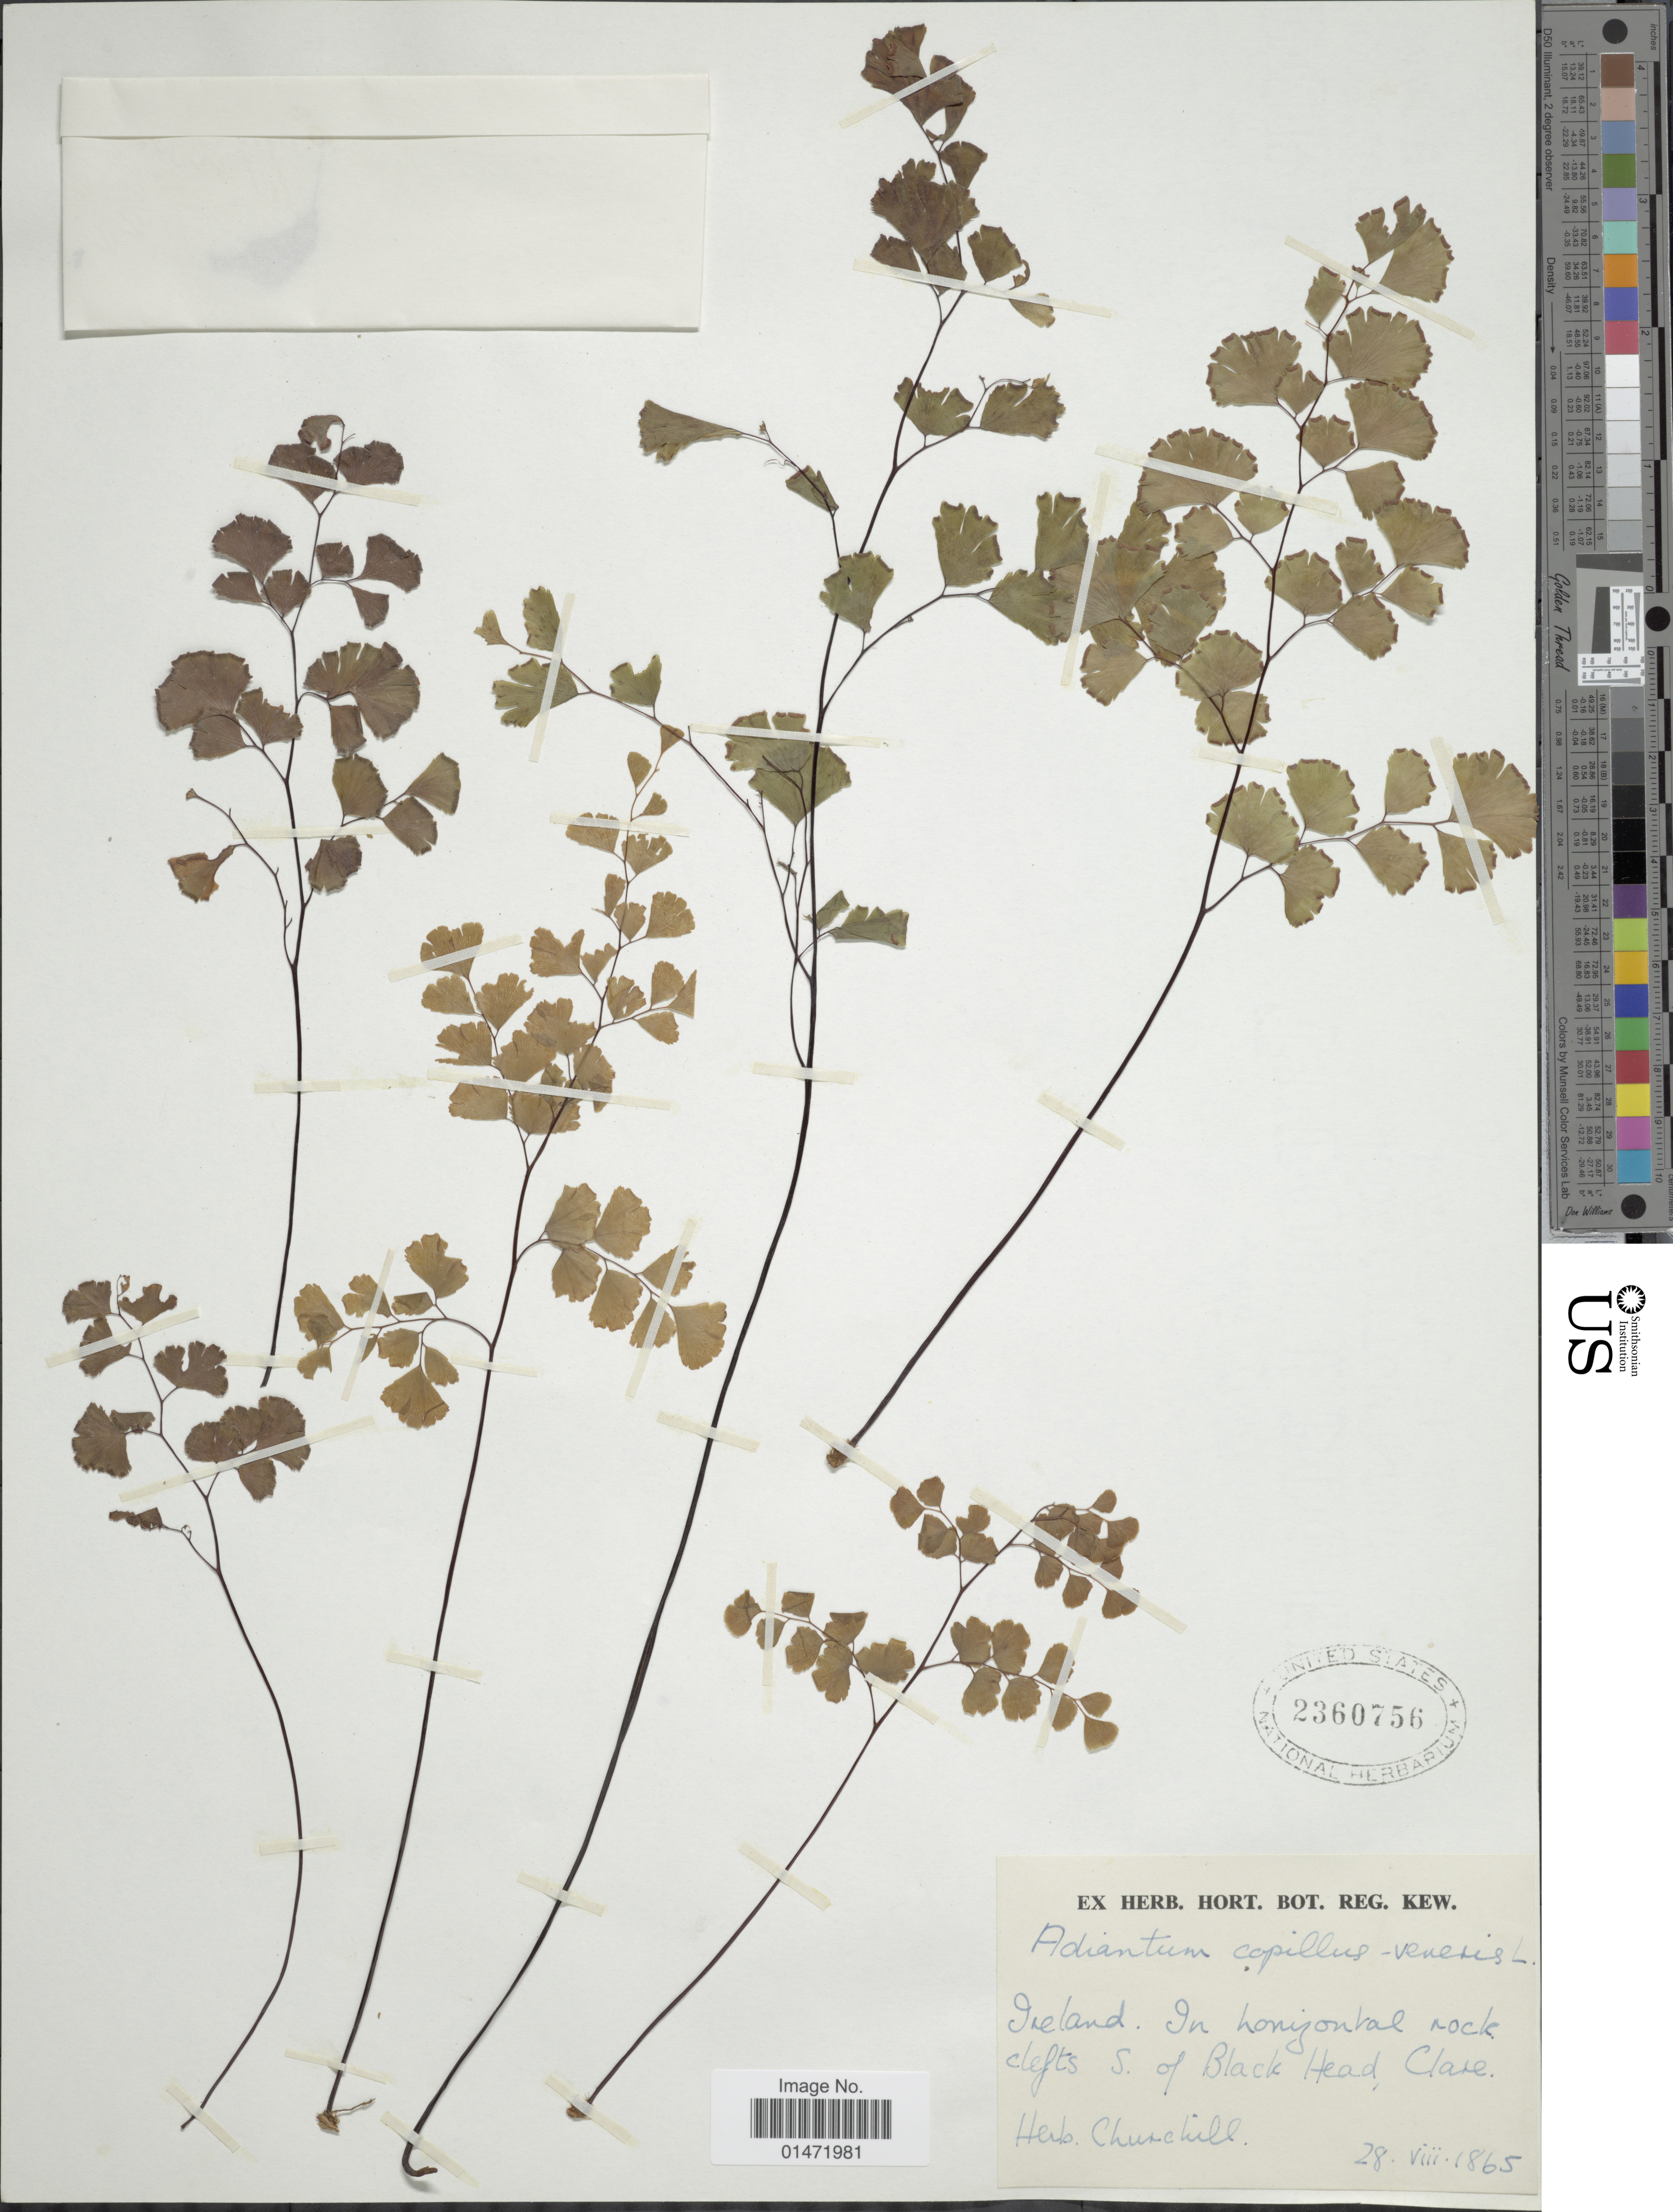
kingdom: Plantae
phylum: Tracheophyta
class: Polypodiopsida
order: Polypodiales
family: Pteridaceae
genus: Adiantum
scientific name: Adiantum capillus-veneris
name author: L.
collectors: ex herb. Churchill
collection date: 1865-08-28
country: Ireland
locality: In horizontal rock clefts S. of Black Head Clare.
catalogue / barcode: US 2360756